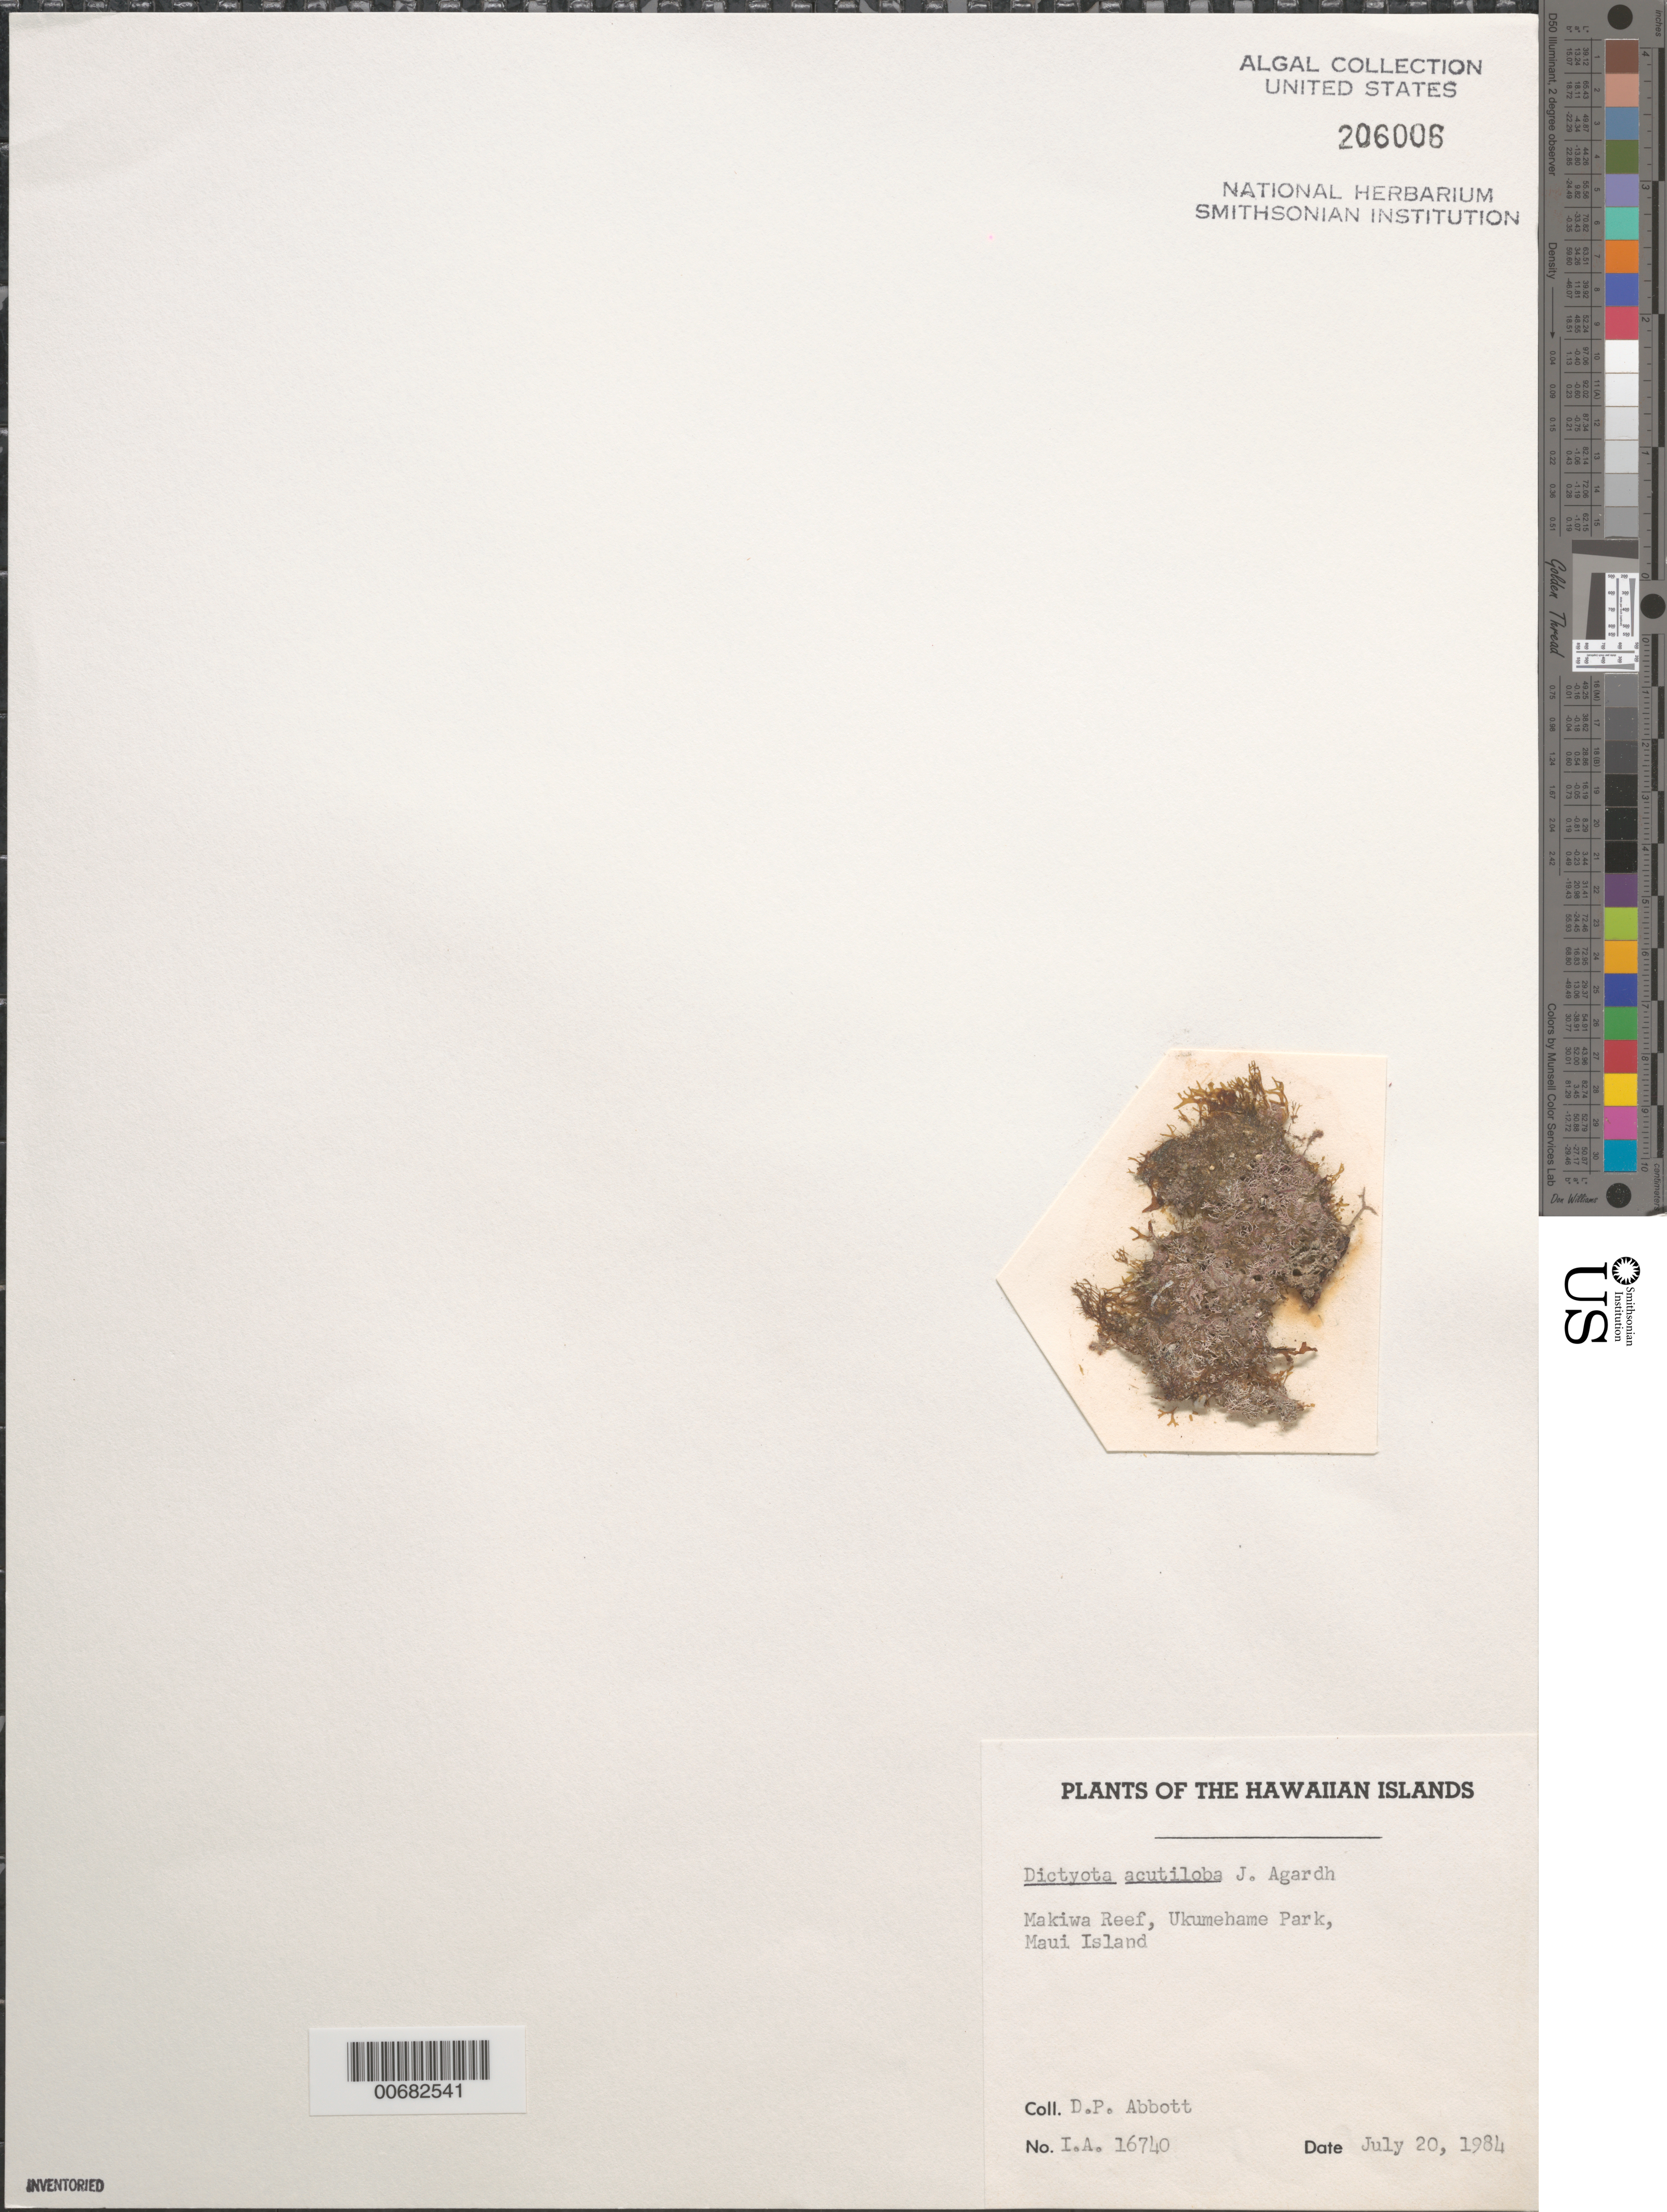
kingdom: Chromista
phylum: Ochrophyta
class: Phaeophyceae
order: Dictyotales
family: Dictyotaceae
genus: Dictyota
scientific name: Dictyota acutiloba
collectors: D. P. Abbott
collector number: IAA 16740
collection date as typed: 20 Jul 1984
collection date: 1984-07-20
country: United States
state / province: Hawaii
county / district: Maui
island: Maui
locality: Makiwa Reef, off Ukumehame Park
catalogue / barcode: US 206006